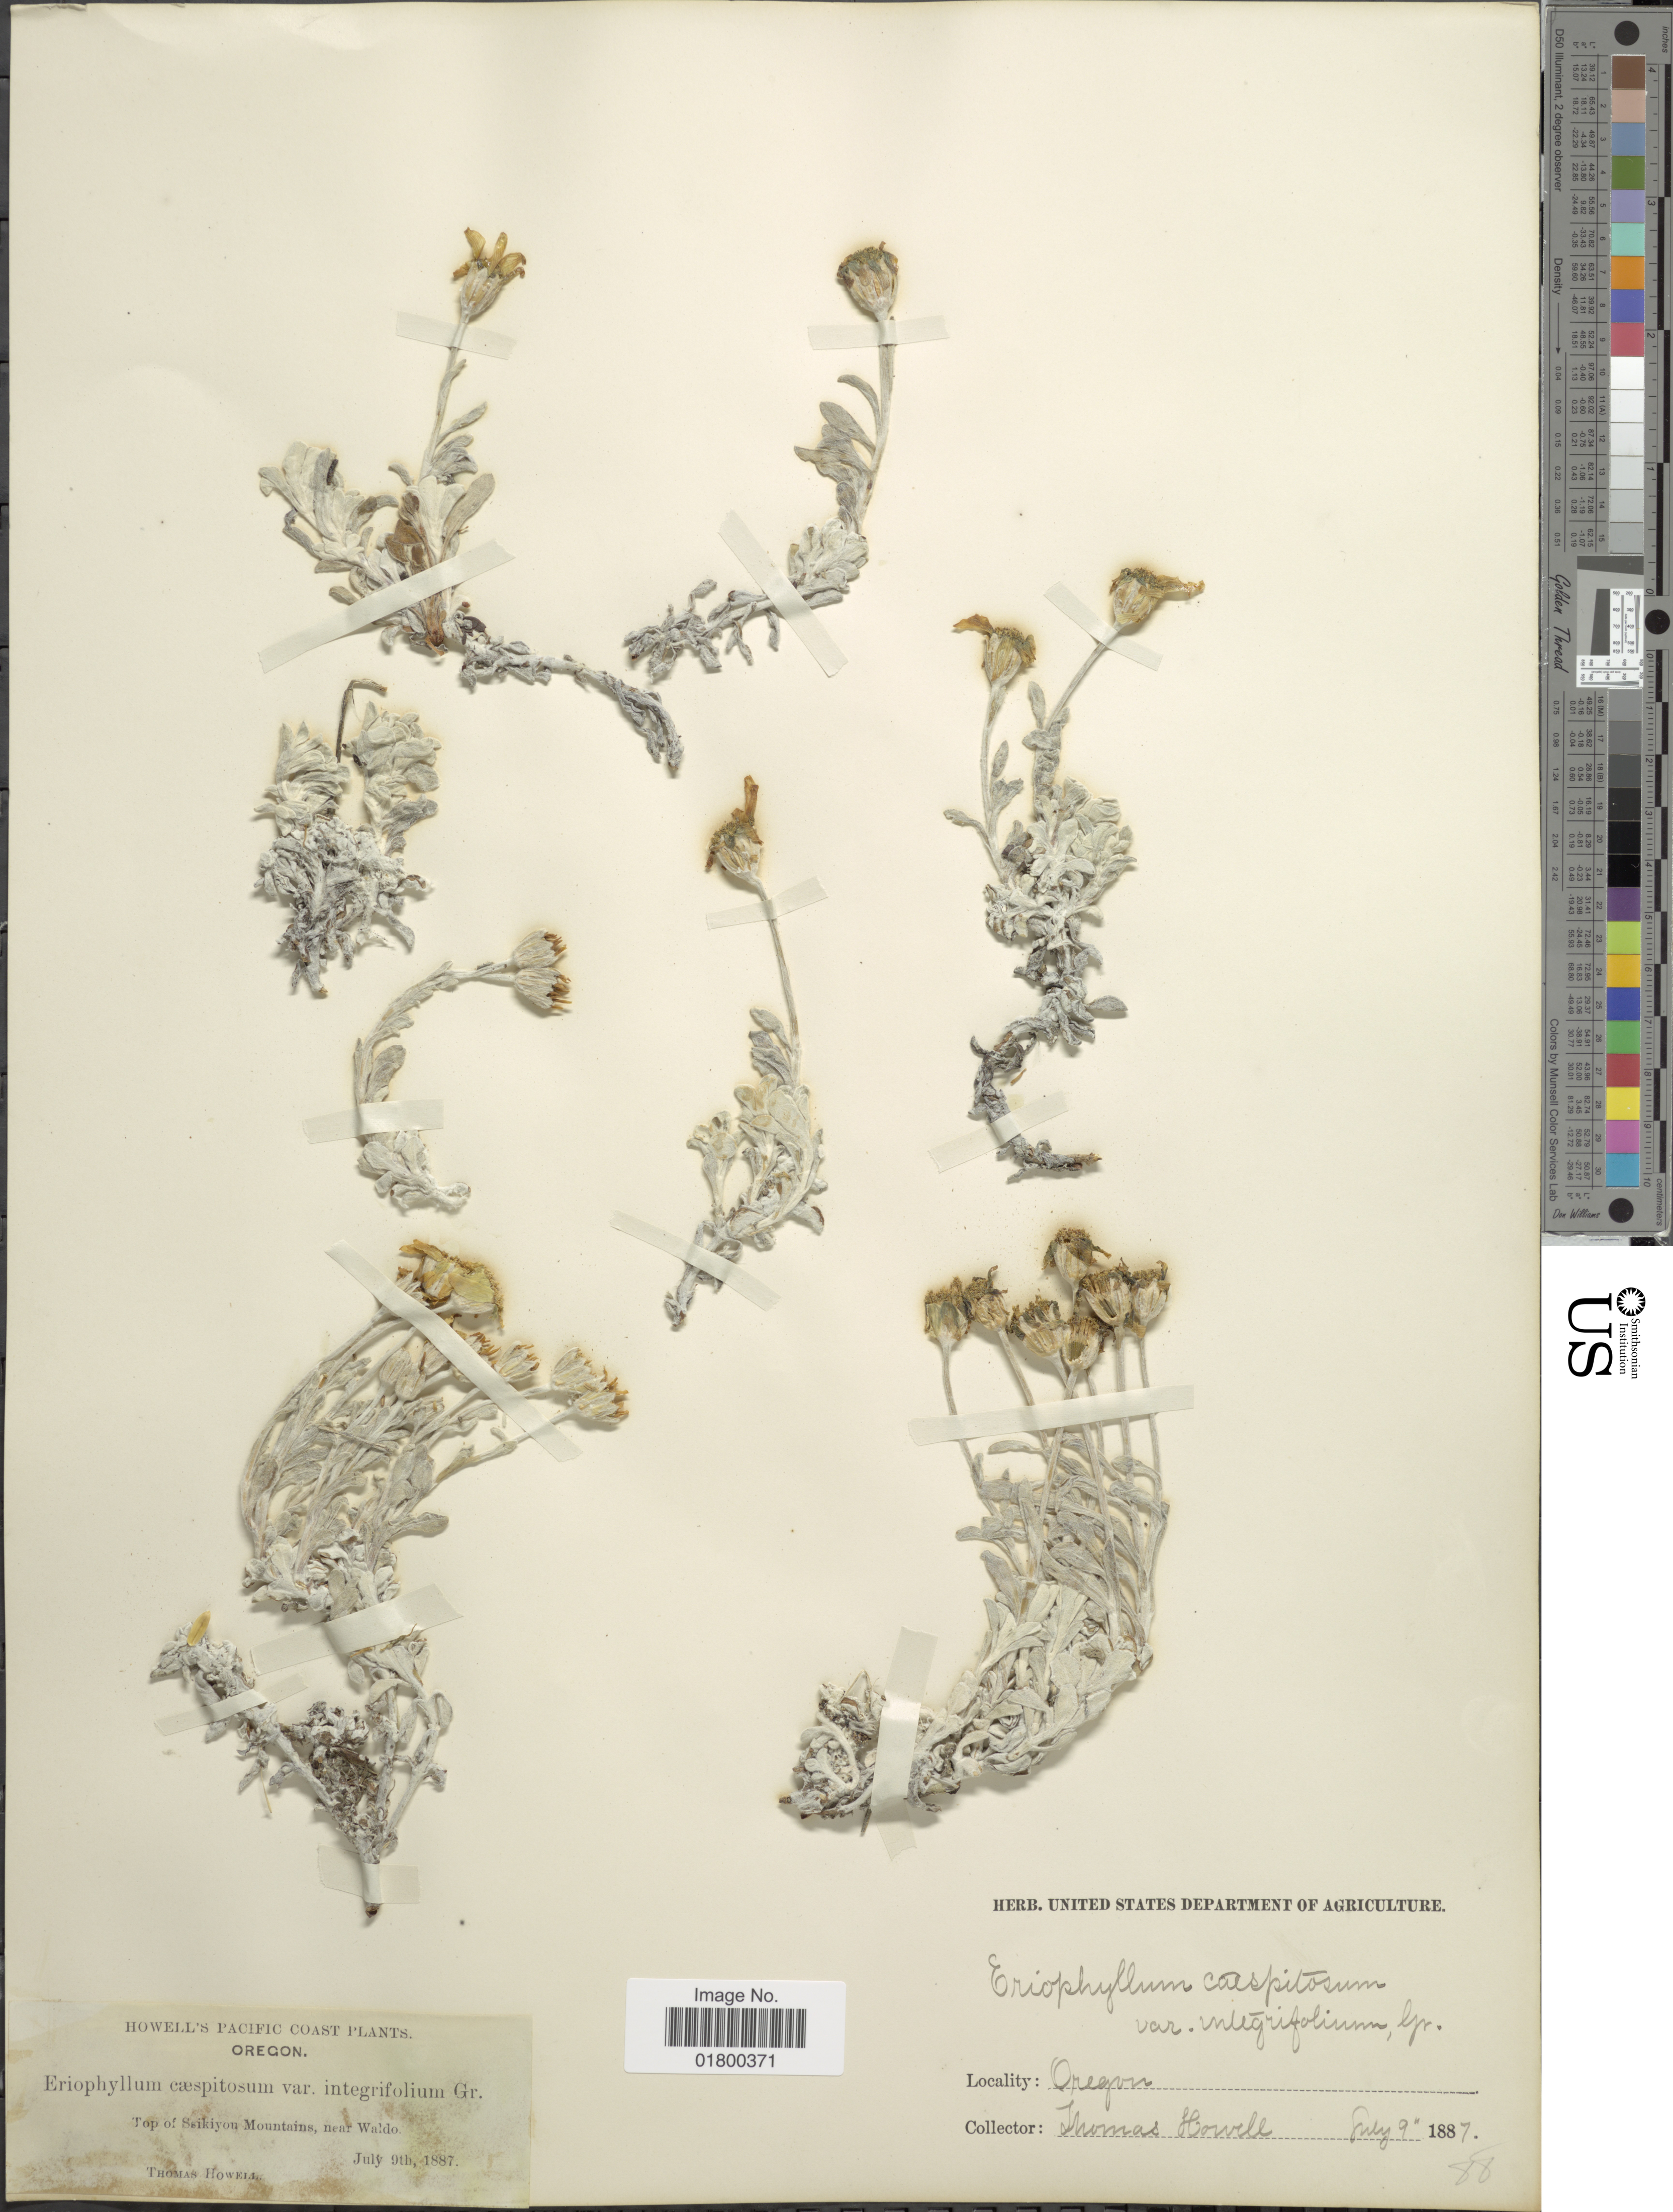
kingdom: Plantae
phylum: Tracheophyta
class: Magnoliopsida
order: Asterales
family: Asteraceae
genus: Eriophyllum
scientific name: Eriophyllum lanatum var. lanatum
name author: (Pursh) J. Forbes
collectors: T. Howell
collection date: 1887-07-09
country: United States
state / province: Oregon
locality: Howell's Pacific Coast, Top of Sisikiyou Mountains, near Waldo